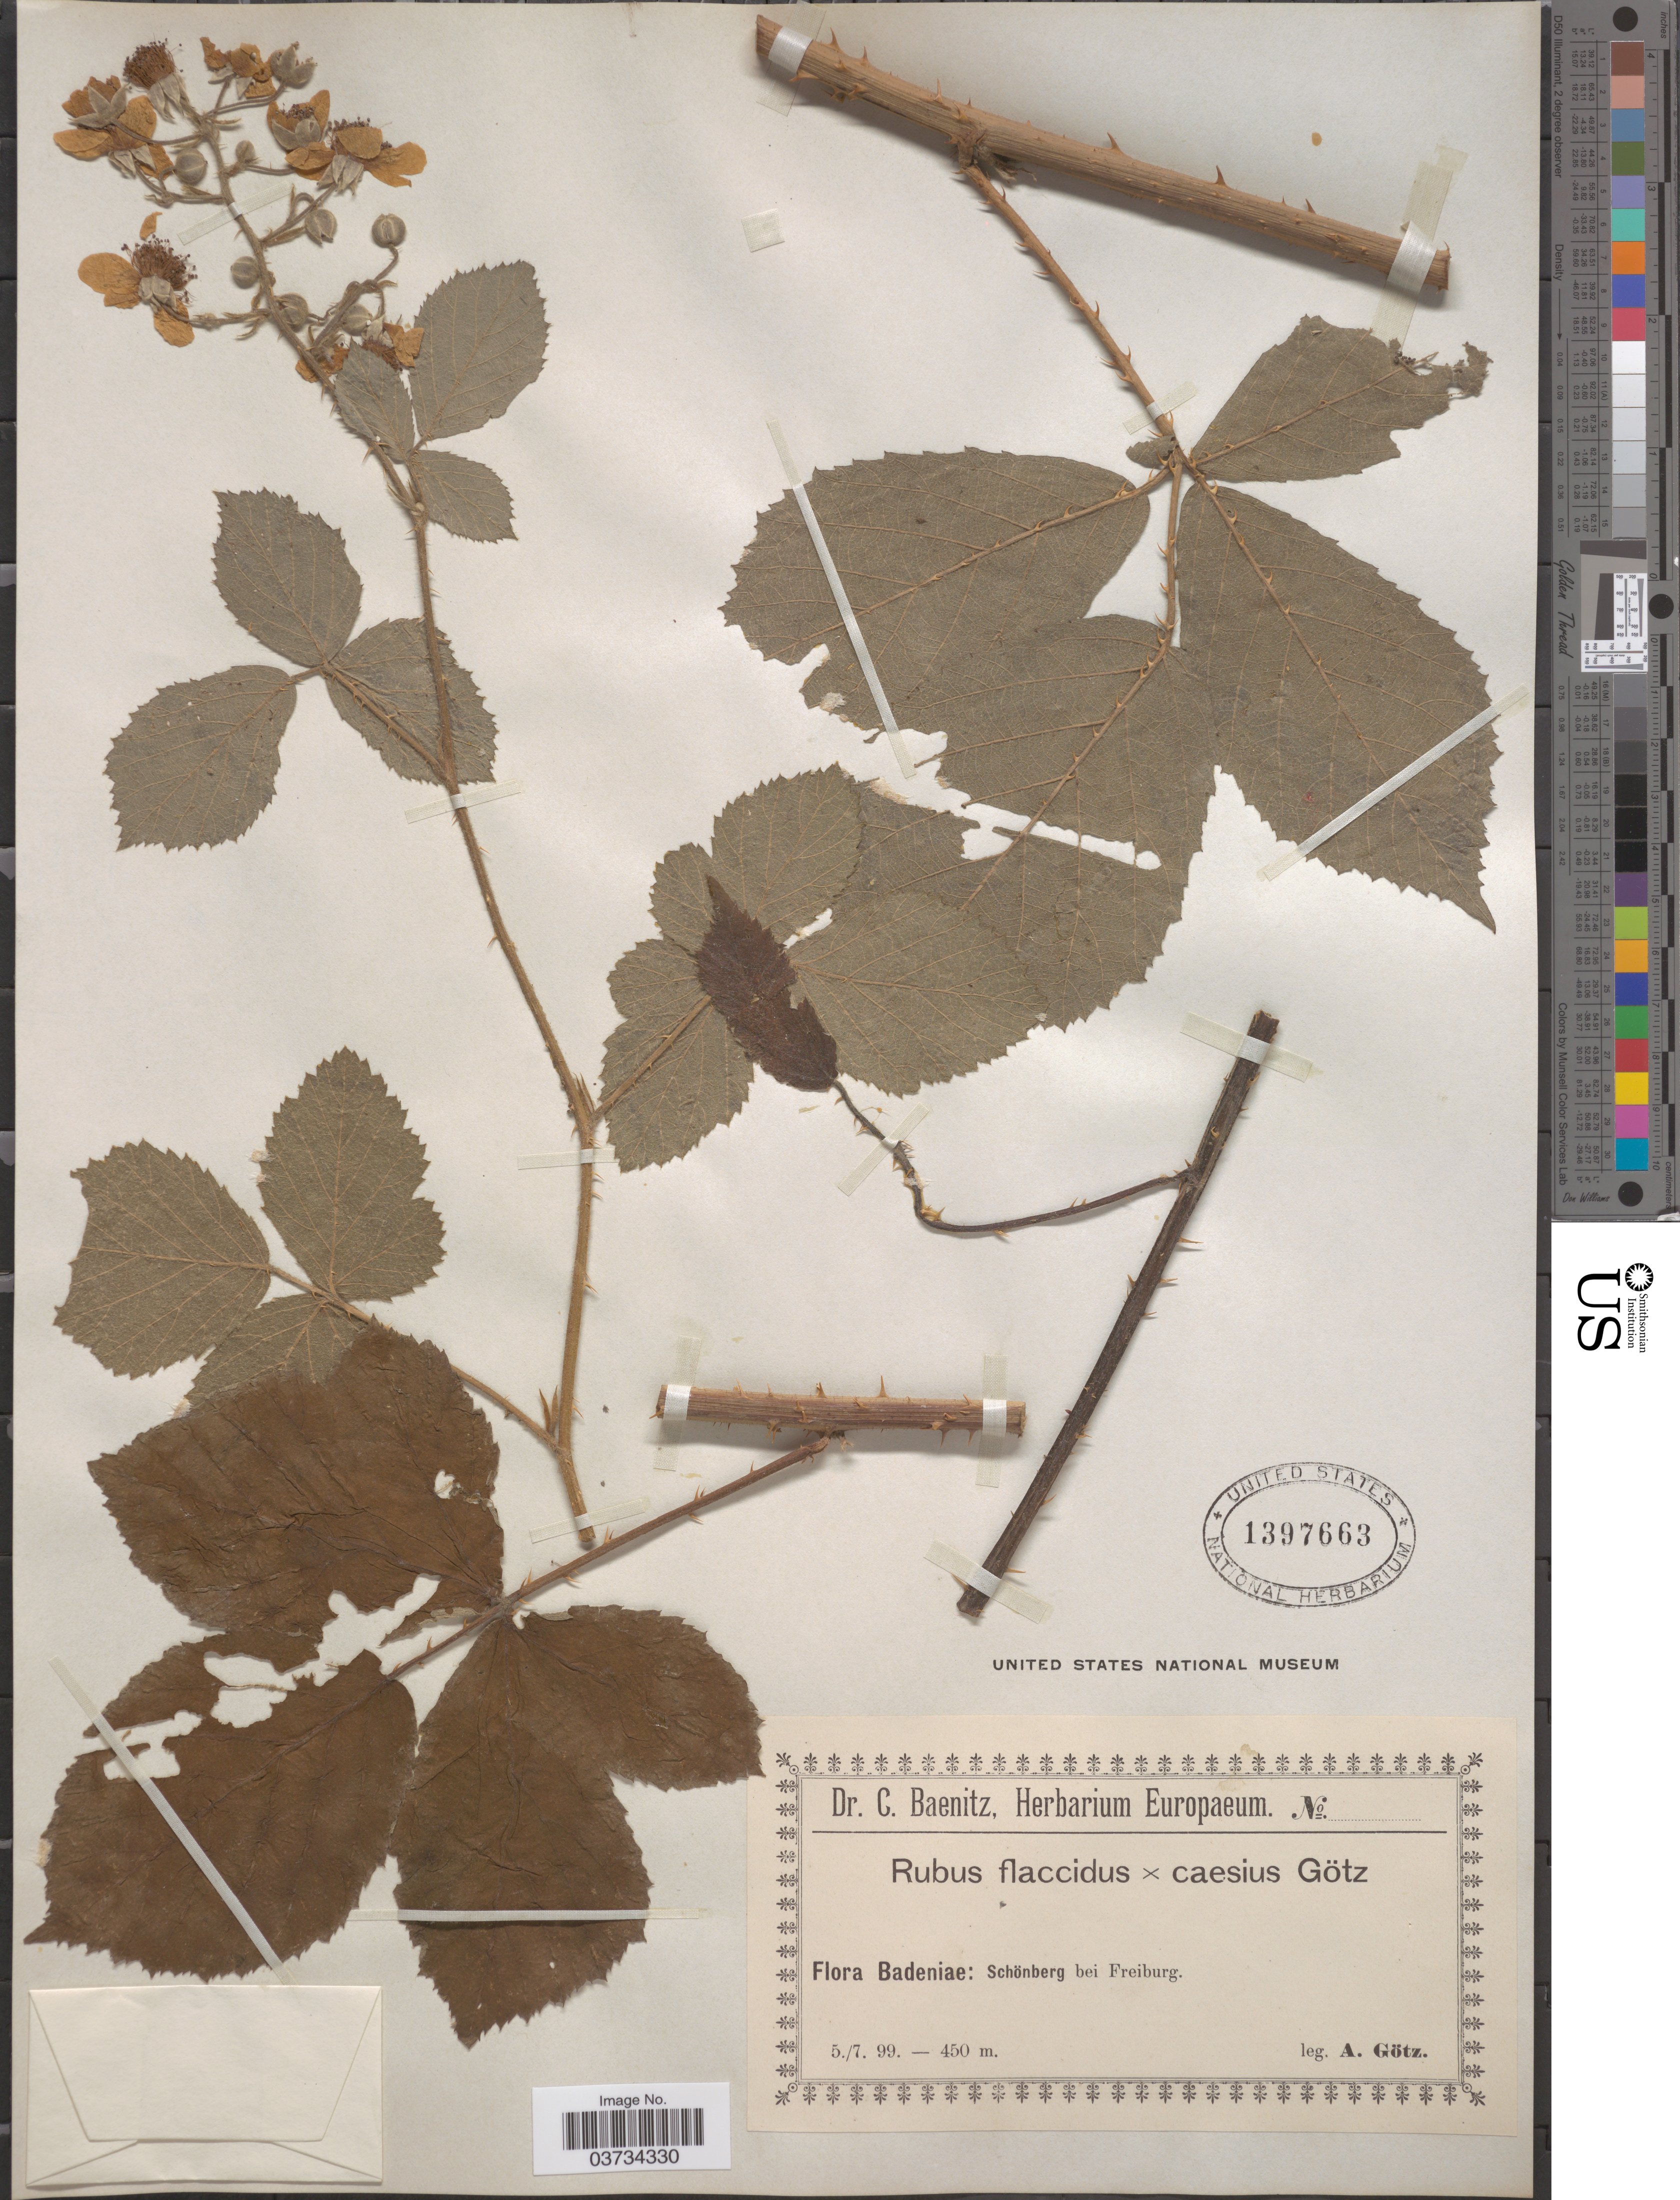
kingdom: Plantae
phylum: Tracheophyta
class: Magnoliopsida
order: Rosales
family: Rosaceae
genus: Rubus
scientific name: Rubus flaccidus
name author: P.J. Müll.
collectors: A. Götz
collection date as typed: Transcribed d/m/y: 5/7/99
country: Germany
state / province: Baden-Württemberg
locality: Badeniae: Schönberg bei Freiburg.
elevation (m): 450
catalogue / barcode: US 1397663